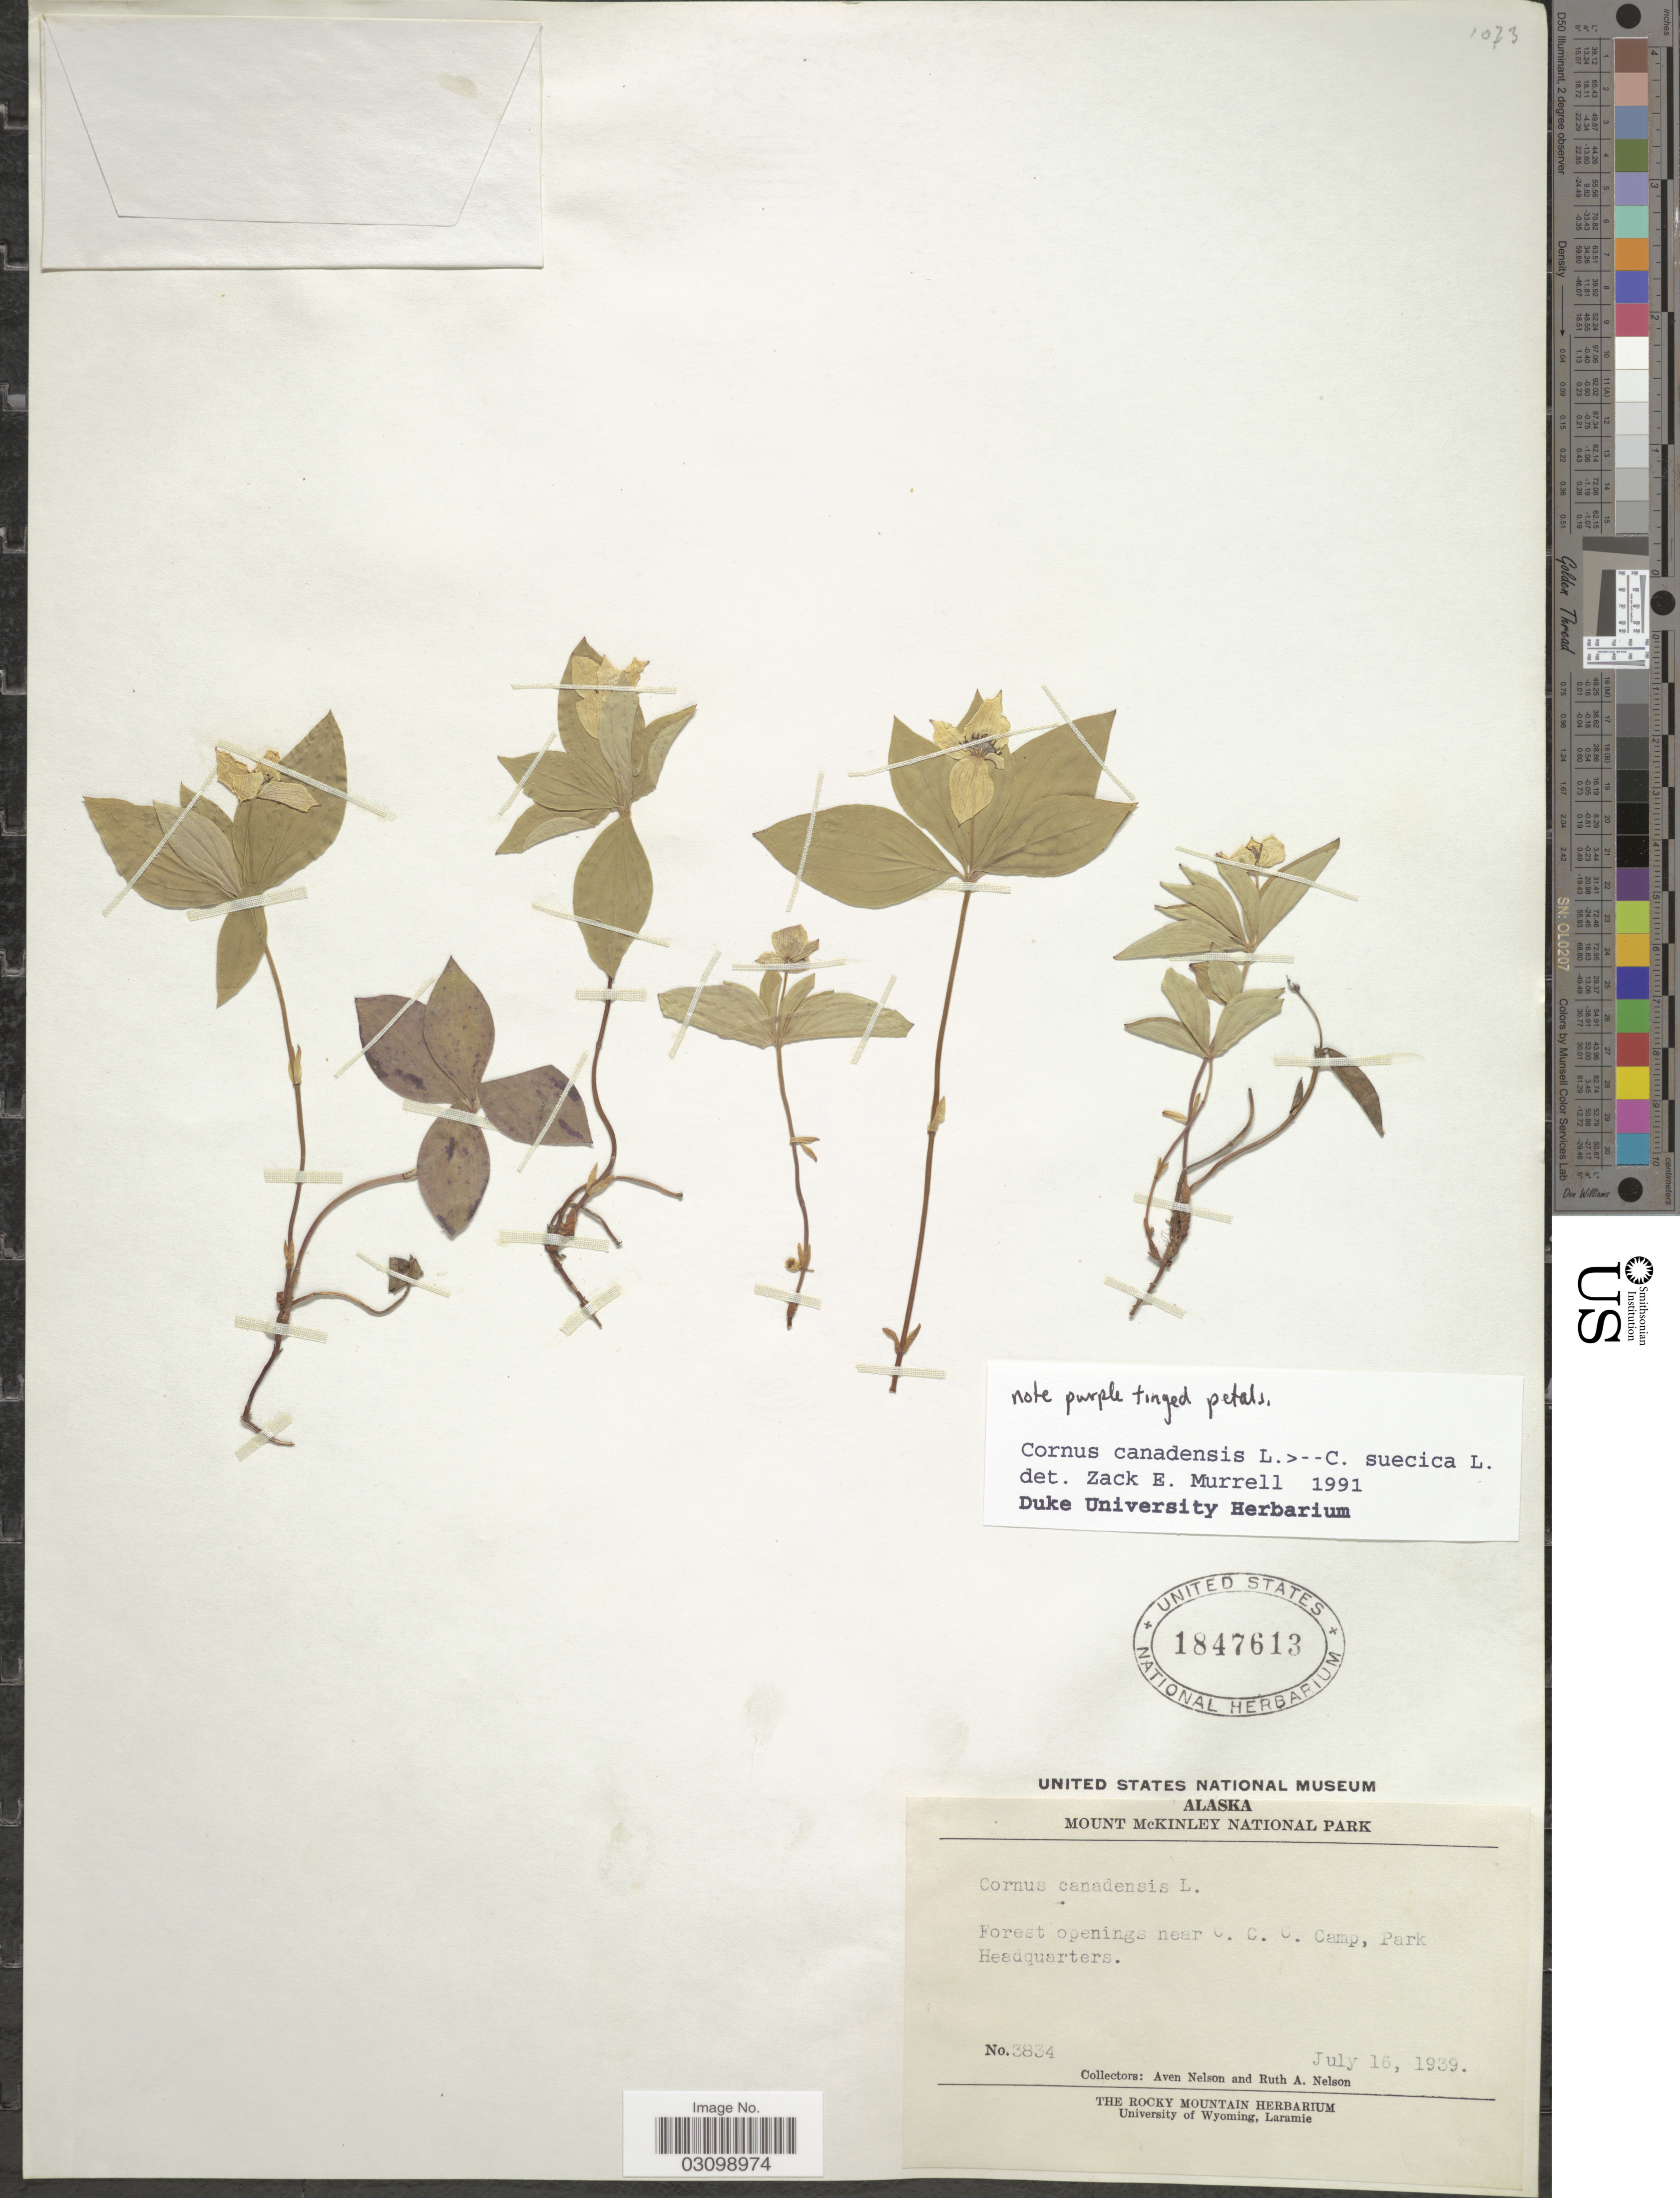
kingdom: Plantae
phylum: Tracheophyta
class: Magnoliopsida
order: Cornales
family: Cornaceae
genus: Cornus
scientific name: Cornus sp.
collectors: A. Nelson & R. A. Nelson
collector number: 3834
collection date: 1939-07-16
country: United States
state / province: Alaska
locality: Mount McKinley National Park, Forest openings near C.C.C. Camp, Park Headquarters.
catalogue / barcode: US 1847613